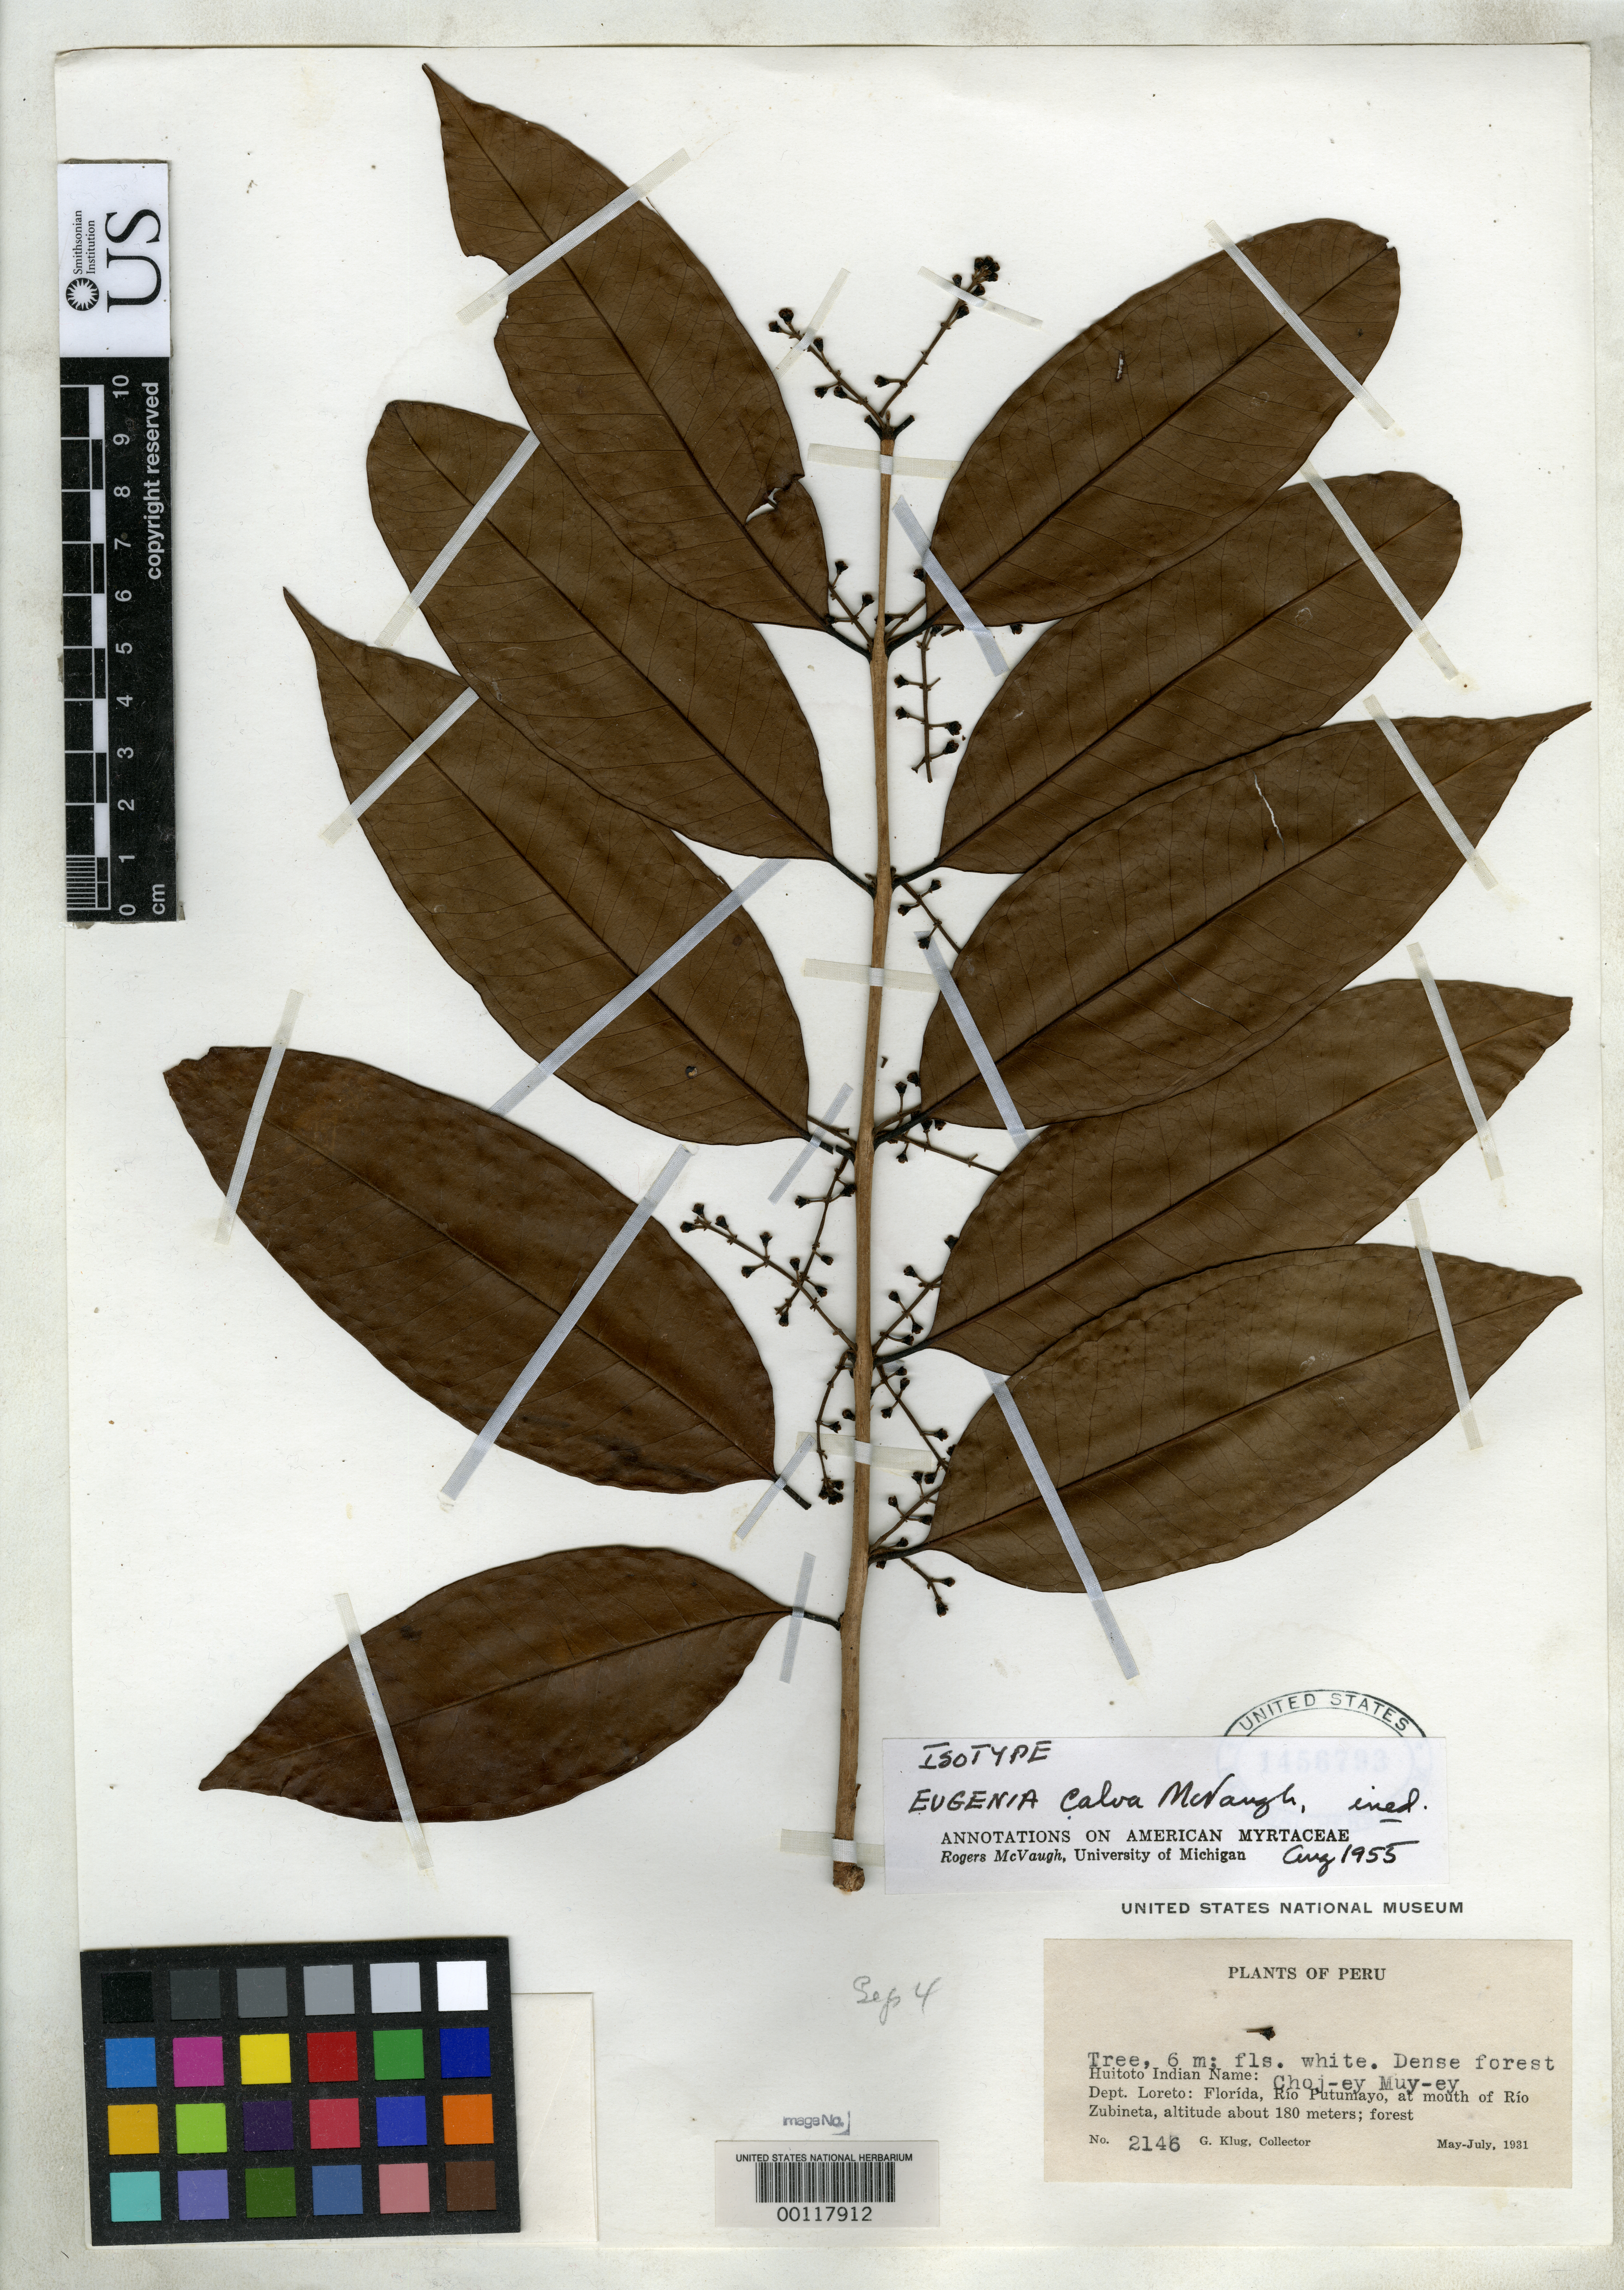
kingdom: Plantae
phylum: Tracheophyta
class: Magnoliopsida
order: Myrtales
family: Myrtaceae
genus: Eugenia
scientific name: Eugenia calva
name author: McVaugh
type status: Isotype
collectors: G. Klug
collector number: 2146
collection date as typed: May 1931 to -- Jul 1931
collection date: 1931-05/1931-07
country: Peru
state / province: Loreto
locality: Florida, Rio Putumayo, mouth of Rio Zubineta.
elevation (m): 180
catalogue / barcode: US 1456793